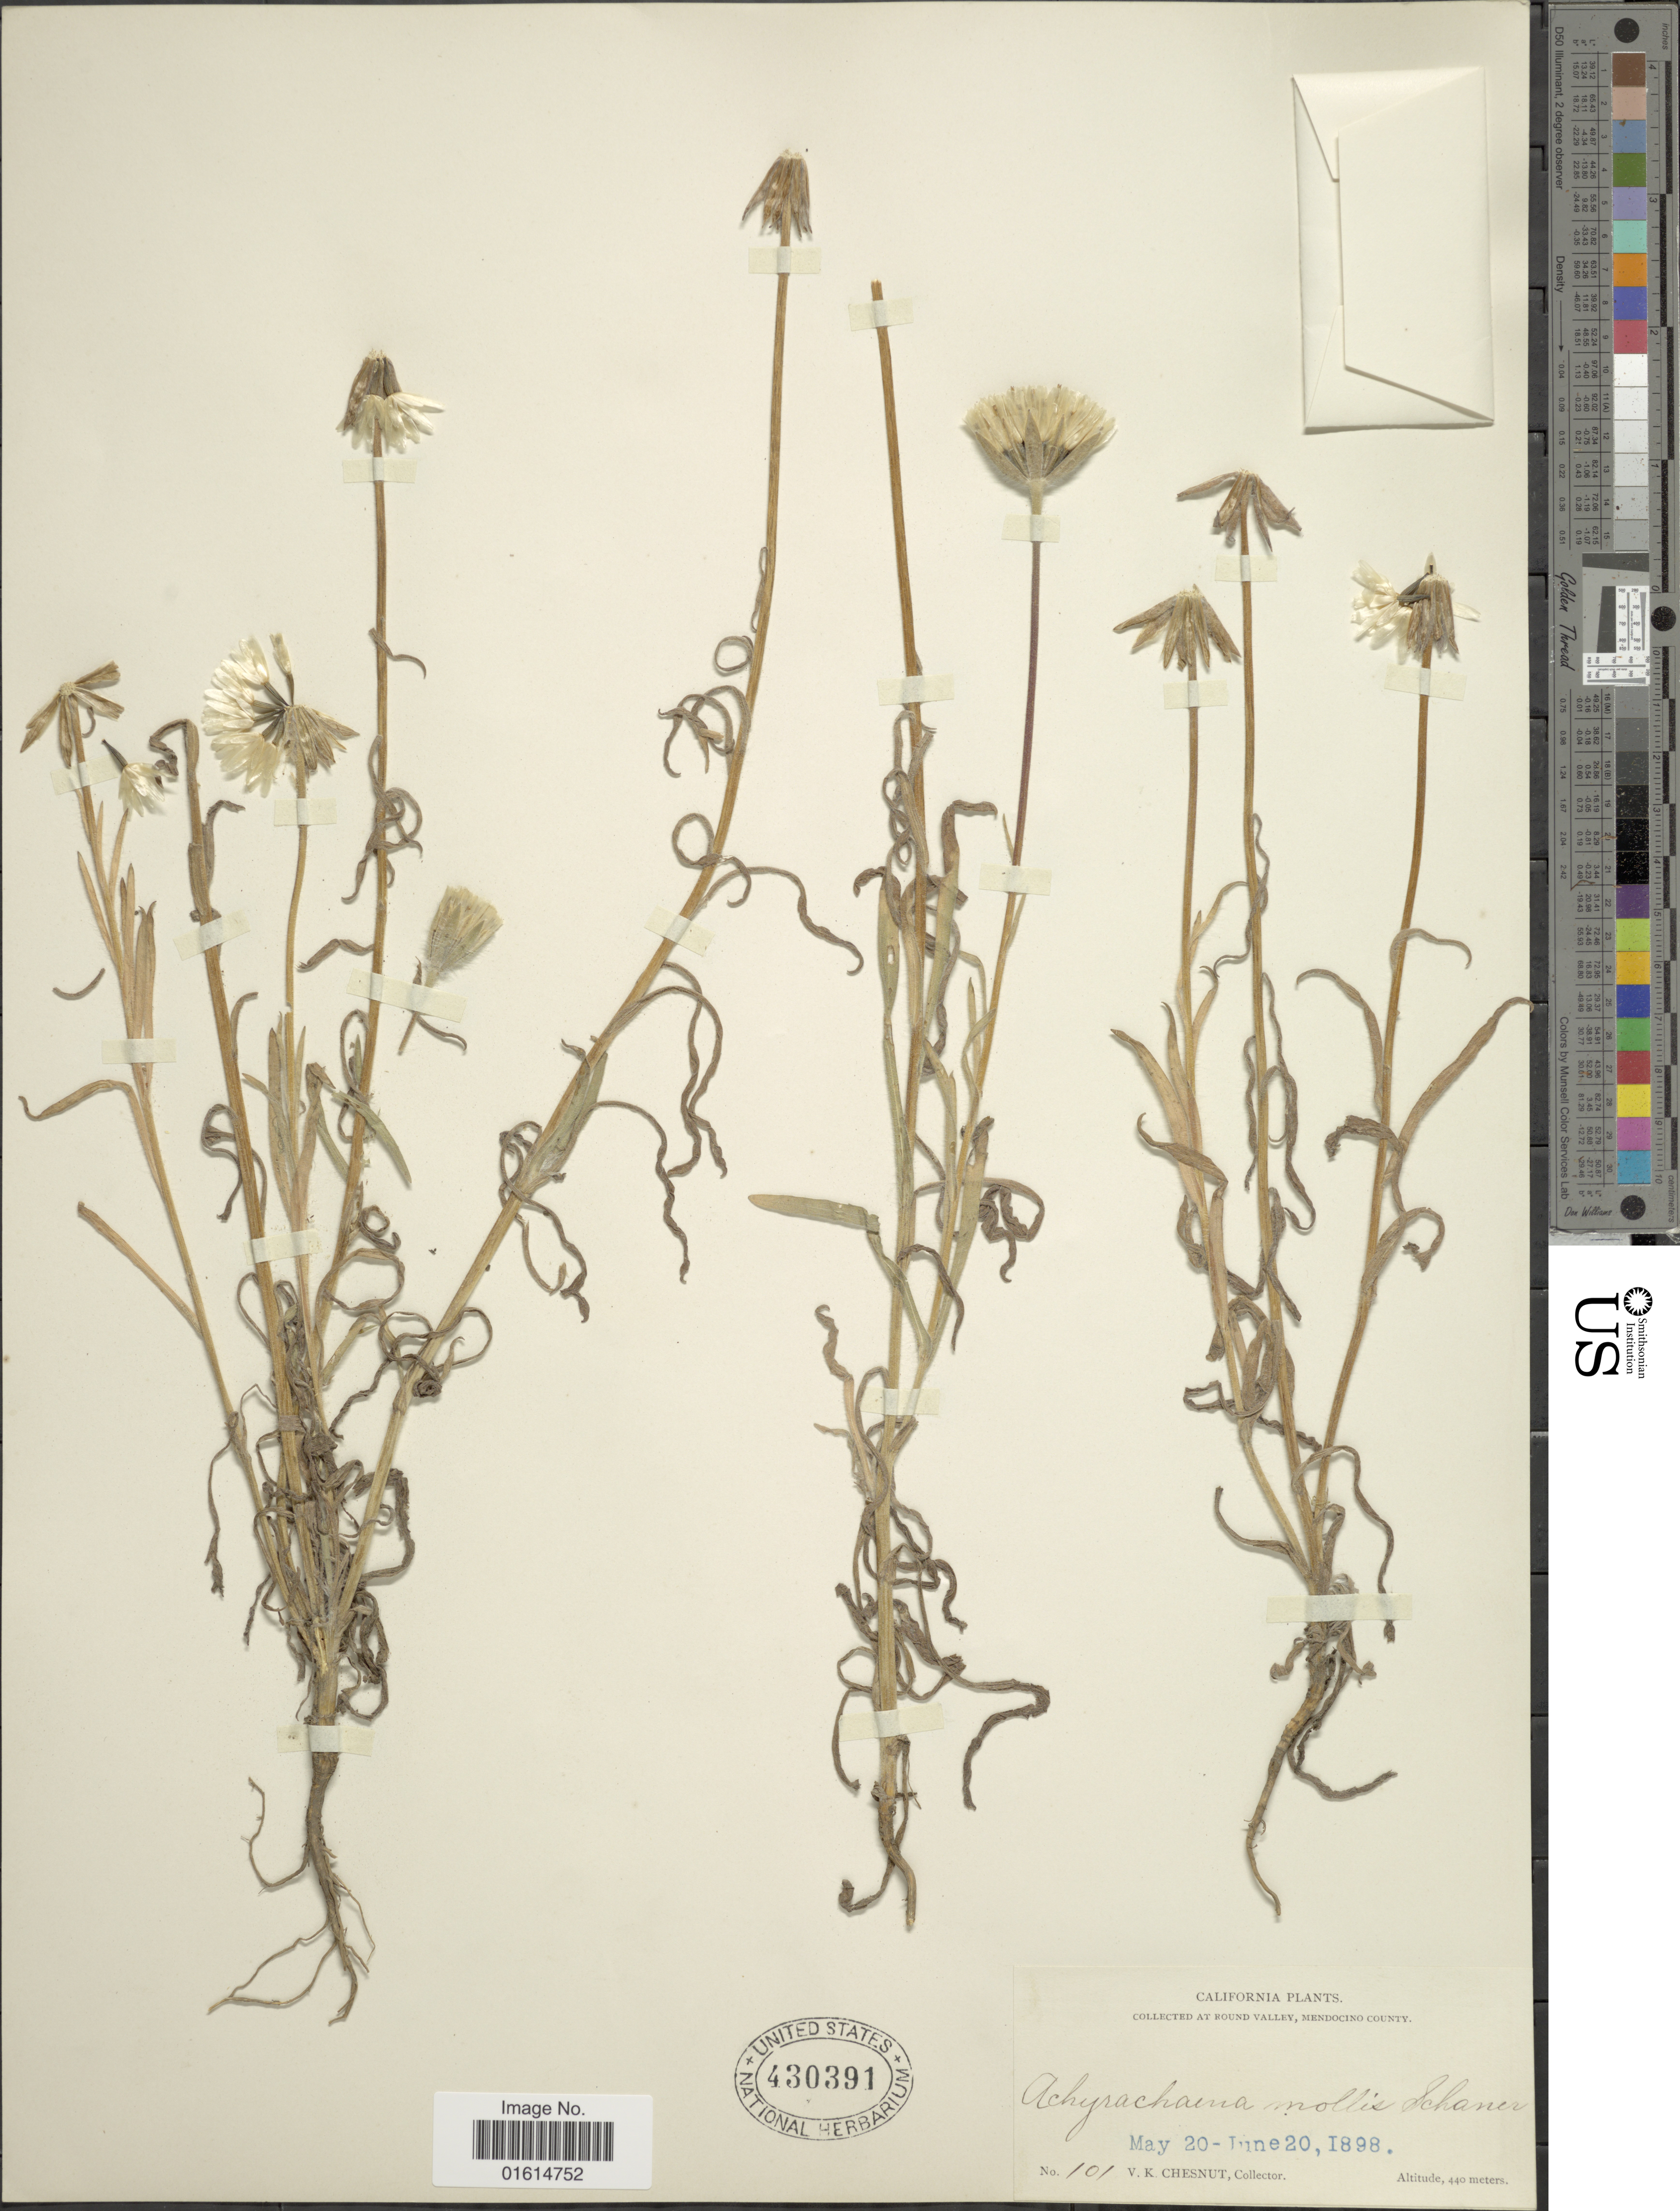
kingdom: Plantae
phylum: Tracheophyta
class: Magnoliopsida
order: Asterales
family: Asteraceae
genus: Achyrachaena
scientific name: Achyrachaena mollis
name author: Schauer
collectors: V. Chesnut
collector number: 101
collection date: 1898-05-20/1898-06-20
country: United States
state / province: California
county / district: Mendocino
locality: Round Valley, Mendocio County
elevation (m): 440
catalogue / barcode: US 430391